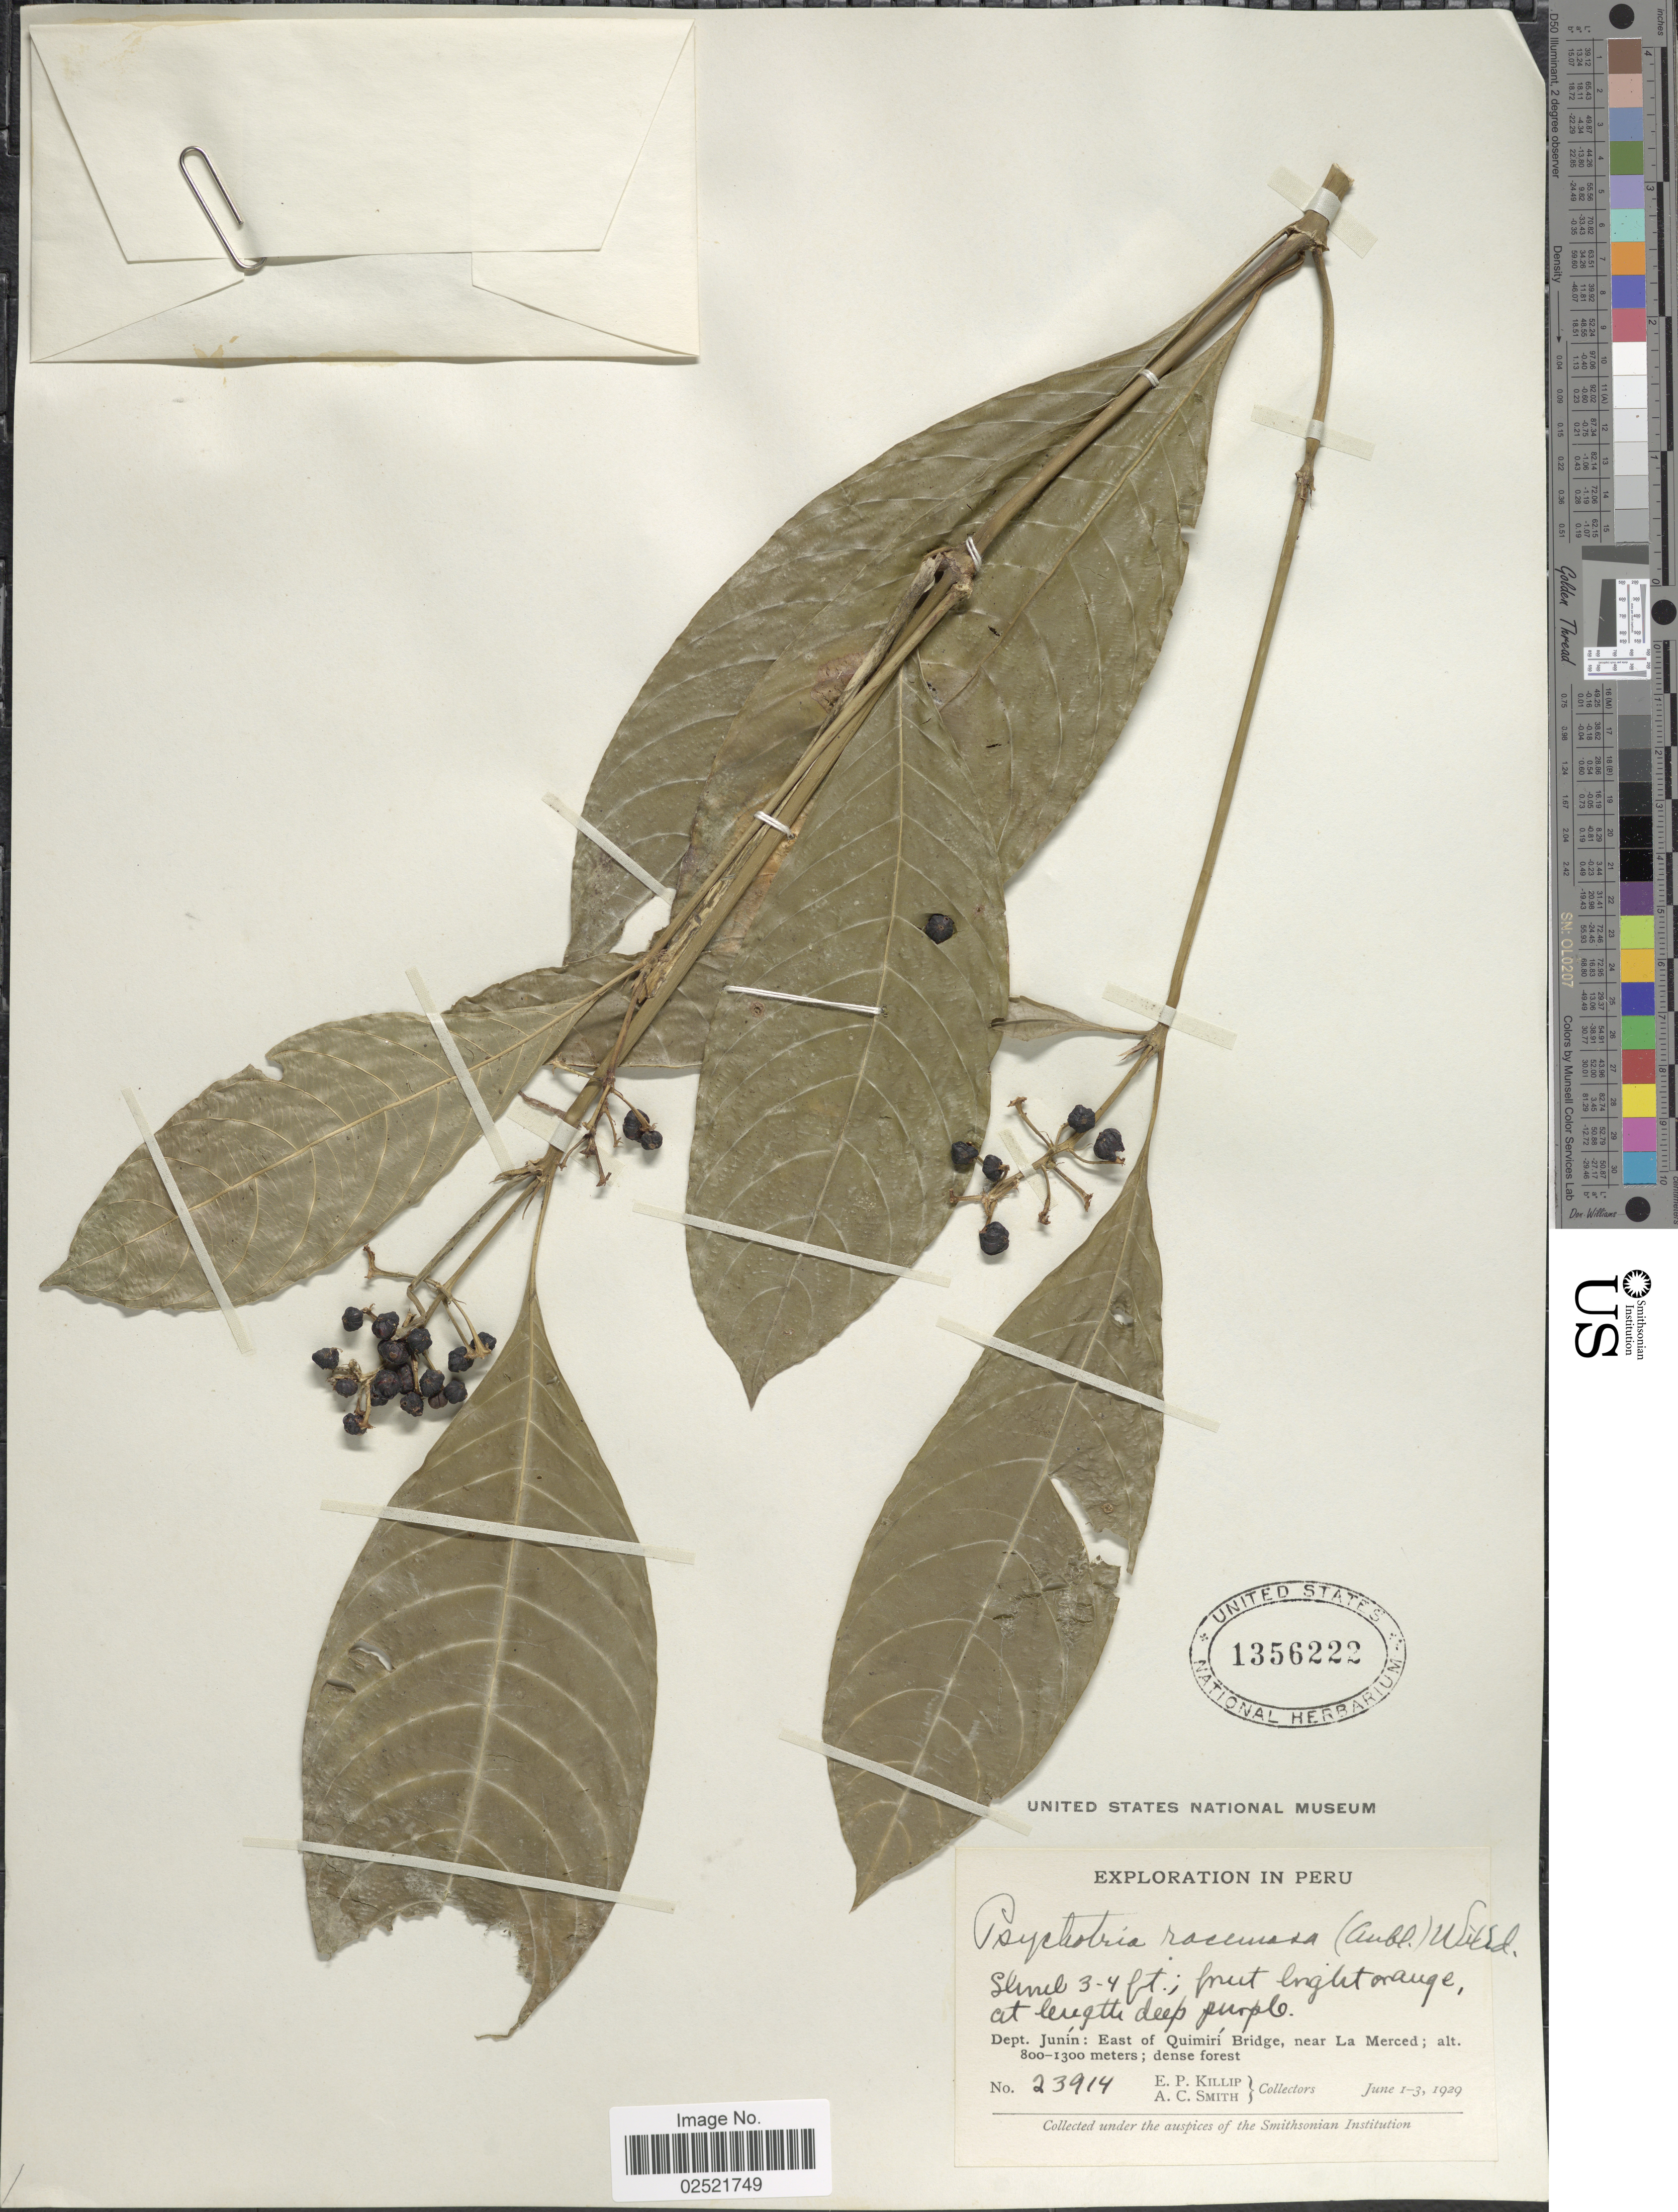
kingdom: Plantae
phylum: Tracheophyta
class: Magnoliopsida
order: Gentianales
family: Rubiaceae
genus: Psychotria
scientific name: Psychotria racemosa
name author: (Aubl.) Raeuschel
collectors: E. P. Killip & A. C. Smith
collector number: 23914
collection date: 1929-06-01/1929-06-03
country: Peru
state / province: Junín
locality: East of Quimiri Bridge, near La Merced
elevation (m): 800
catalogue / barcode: US 1356222